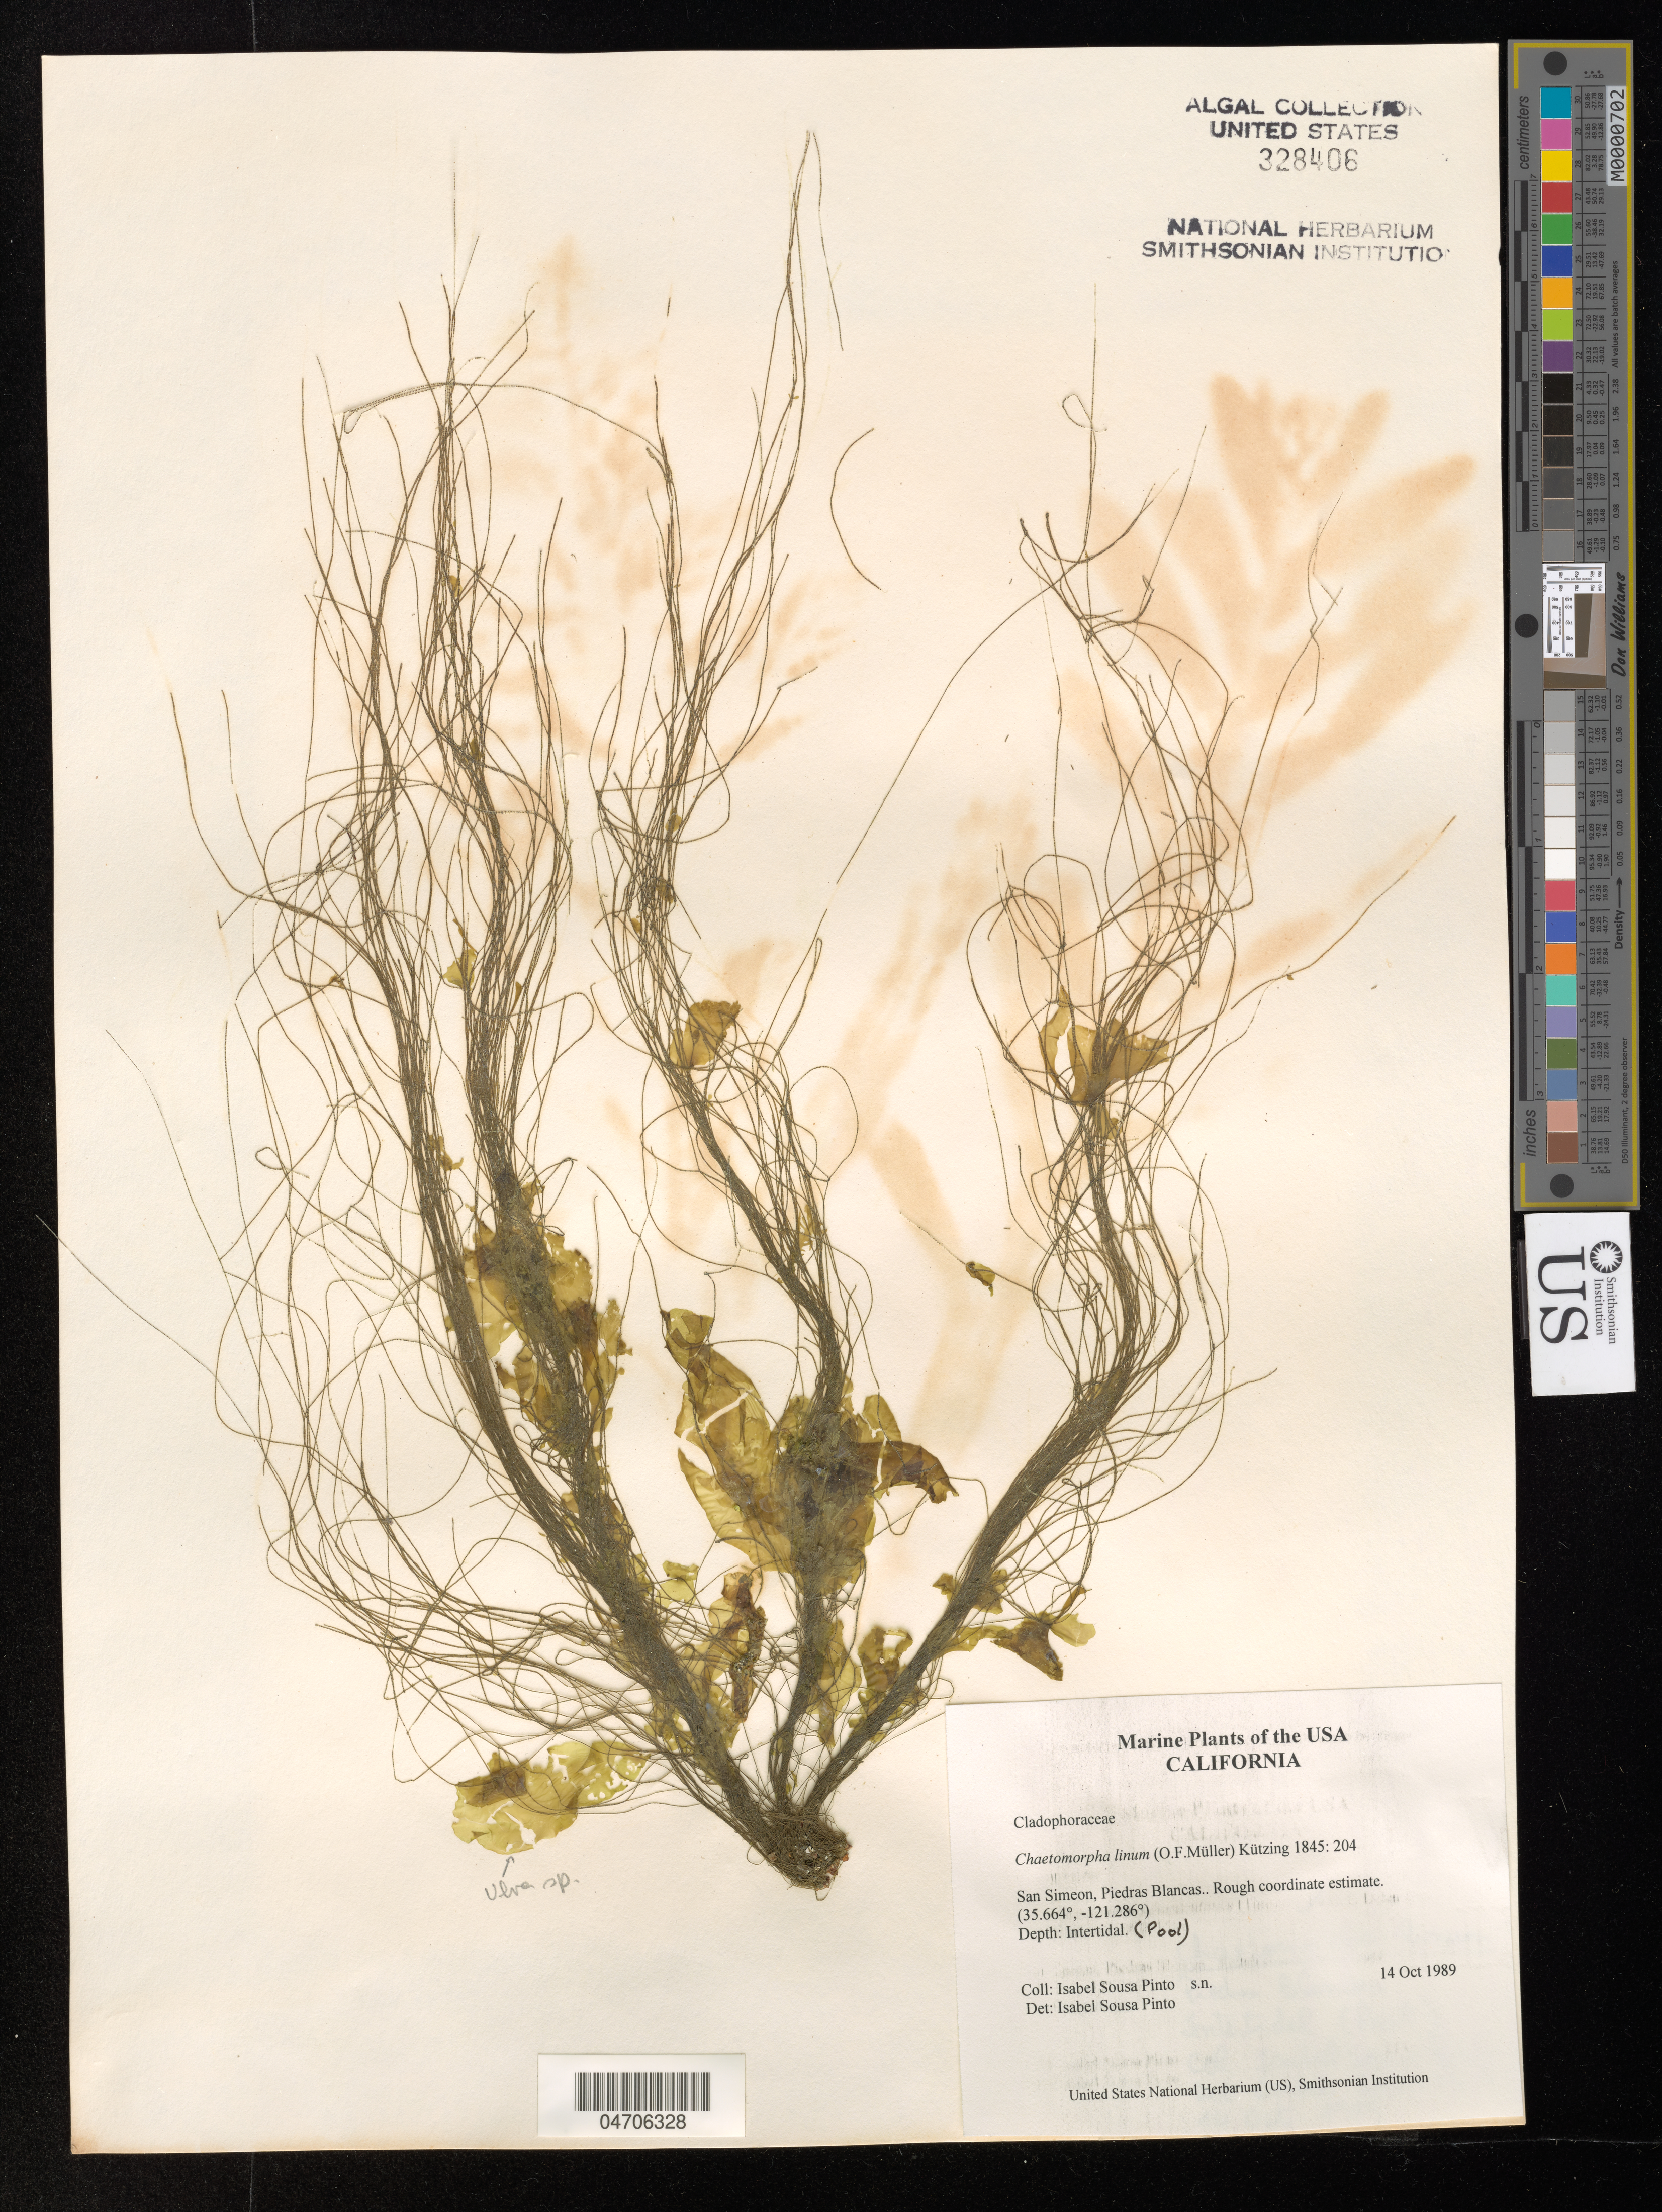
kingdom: Plantae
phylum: Chlorophyta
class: Ulvophyceae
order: Cladophorales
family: Cladophoraceae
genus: Chaetomorpha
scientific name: Chaetomorpha linum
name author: (O.F. Muell.) Kütz.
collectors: I. Sousa Pinto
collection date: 1989-10-14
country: United States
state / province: California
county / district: San Luis Obispo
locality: San Simeon, Piedras Blancas.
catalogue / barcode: US 328406